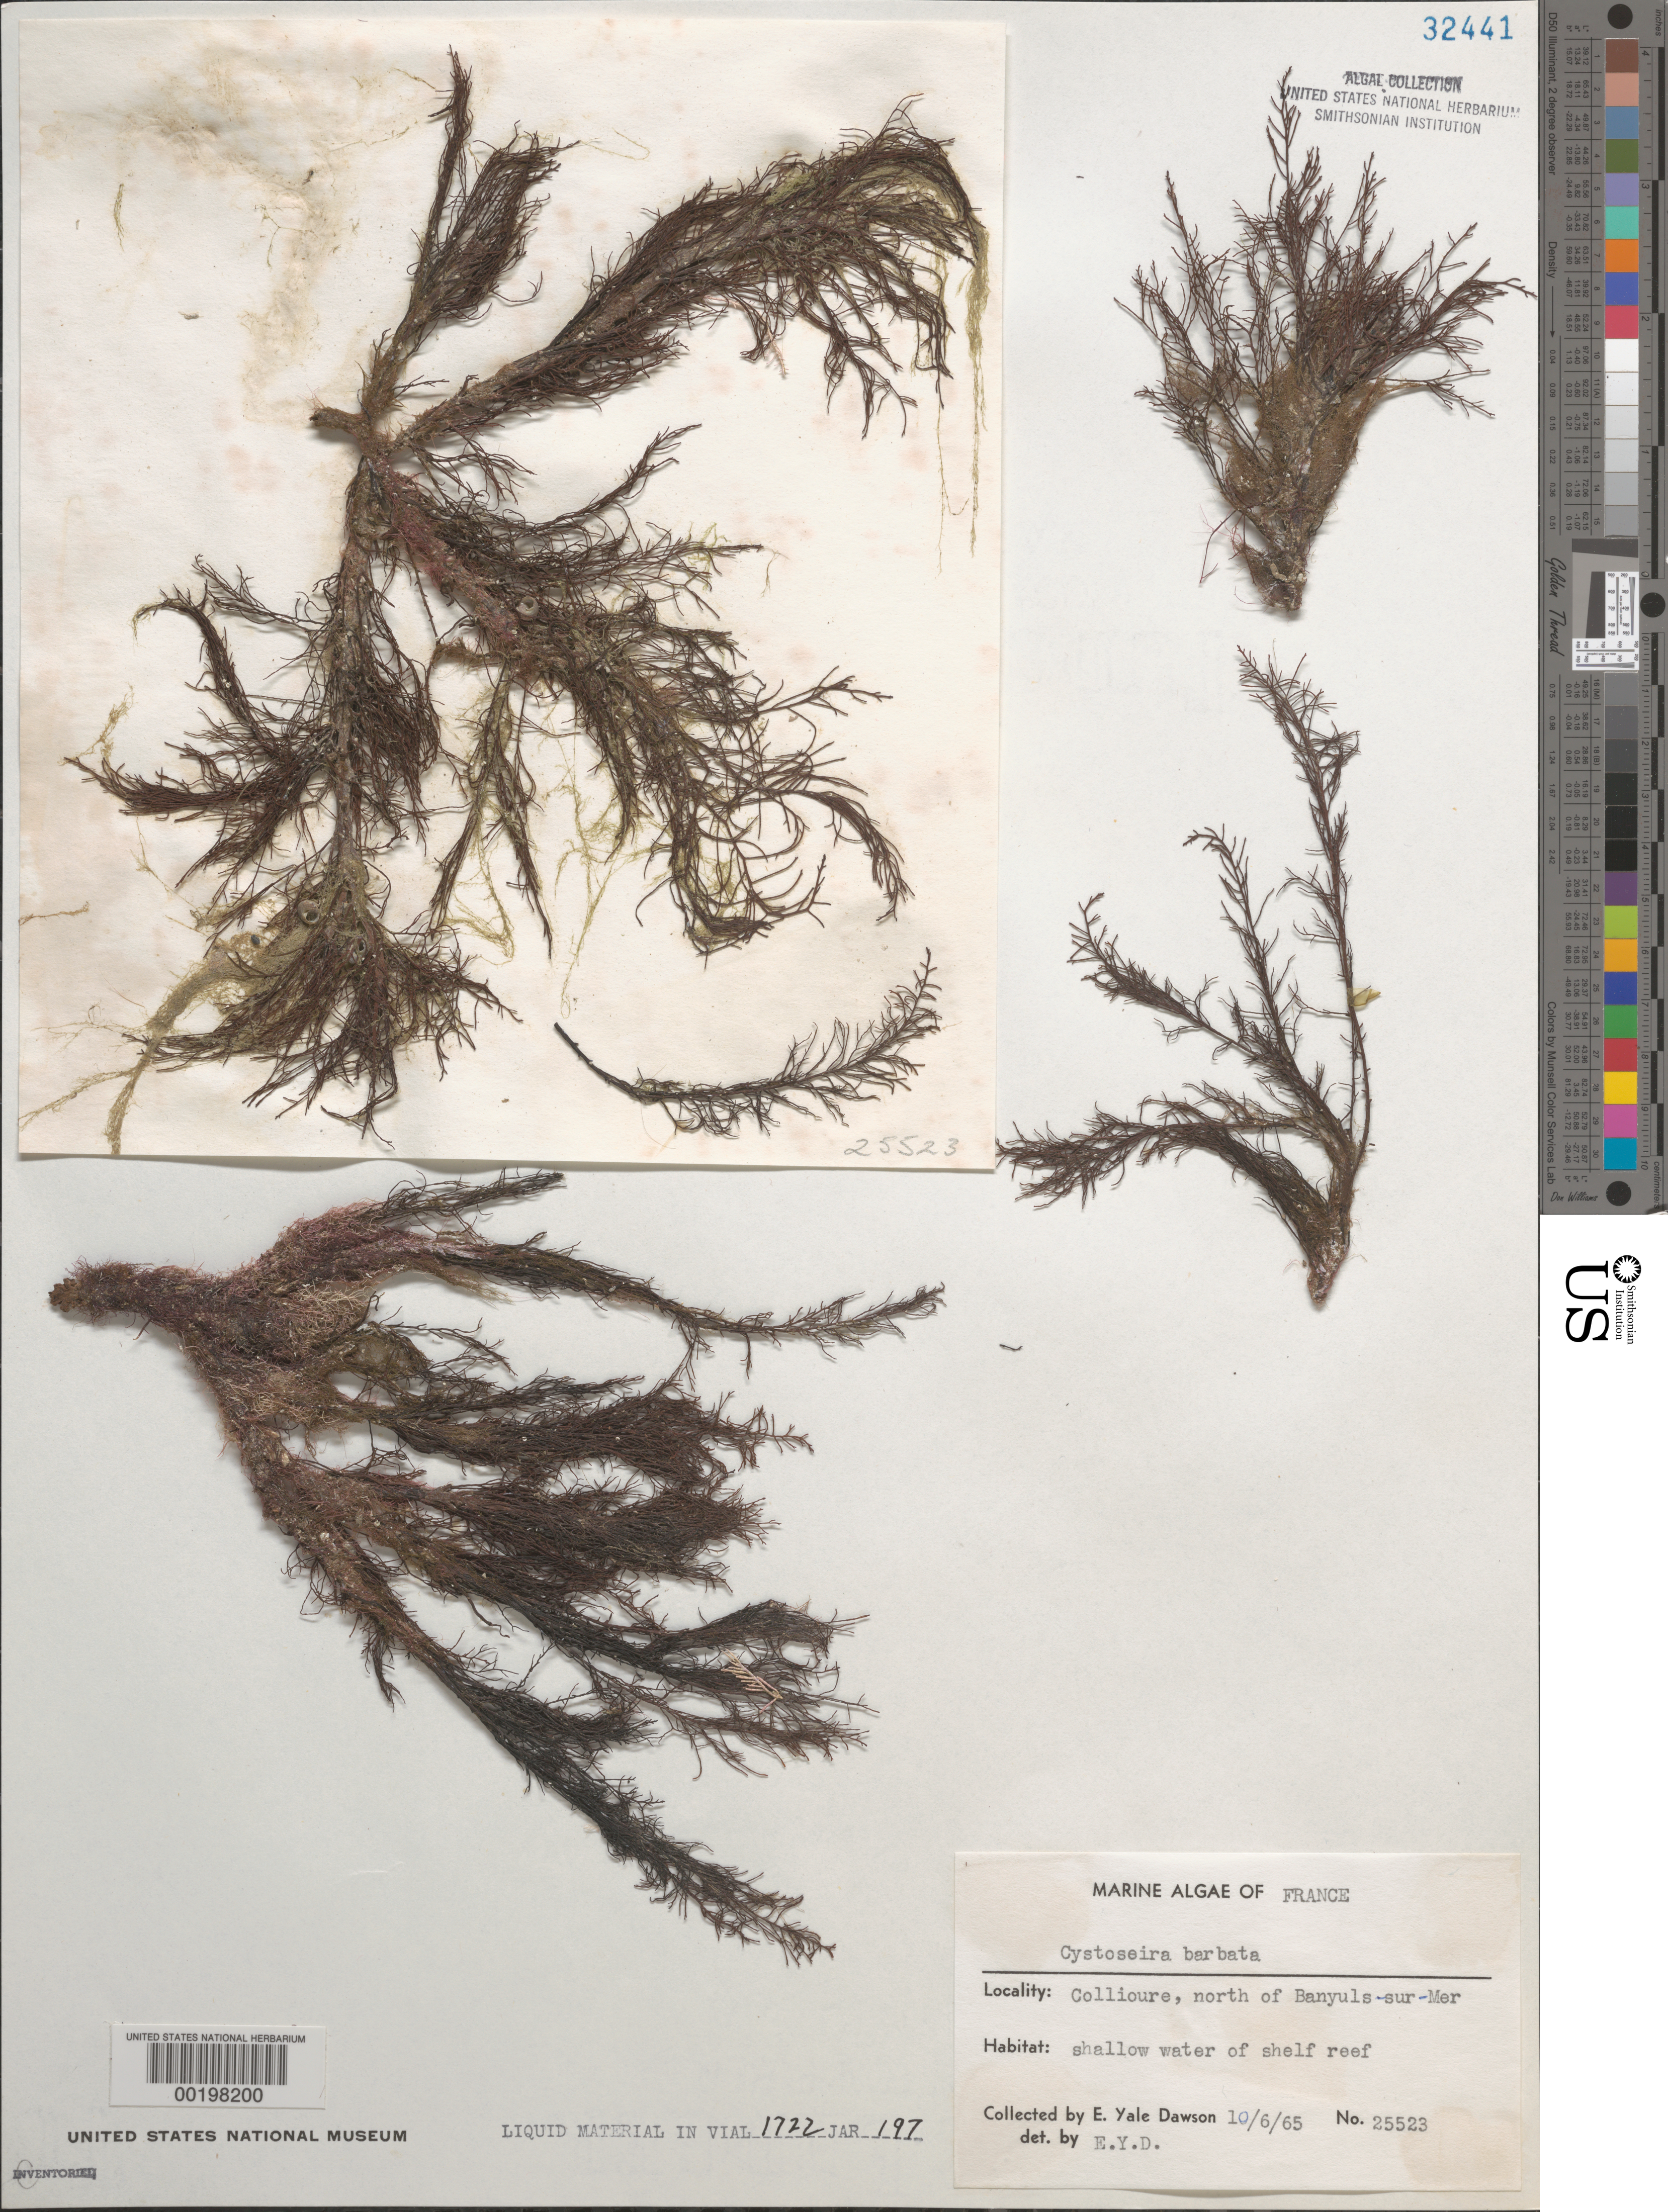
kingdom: Chromista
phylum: Ochrophyta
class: Phaeophyceae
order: Fucales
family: Sargassaceae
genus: Gongolaria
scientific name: Gongolaria barbata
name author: (Stackh.) Kuntze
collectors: E. Y. Dawson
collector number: EYD 25523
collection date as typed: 06 Oct 1965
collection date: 1965-10-06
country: France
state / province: Occitanie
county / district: Pyrénées-Orientales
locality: Collioure, north of Banyuls-sur-Mer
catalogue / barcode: US 32441